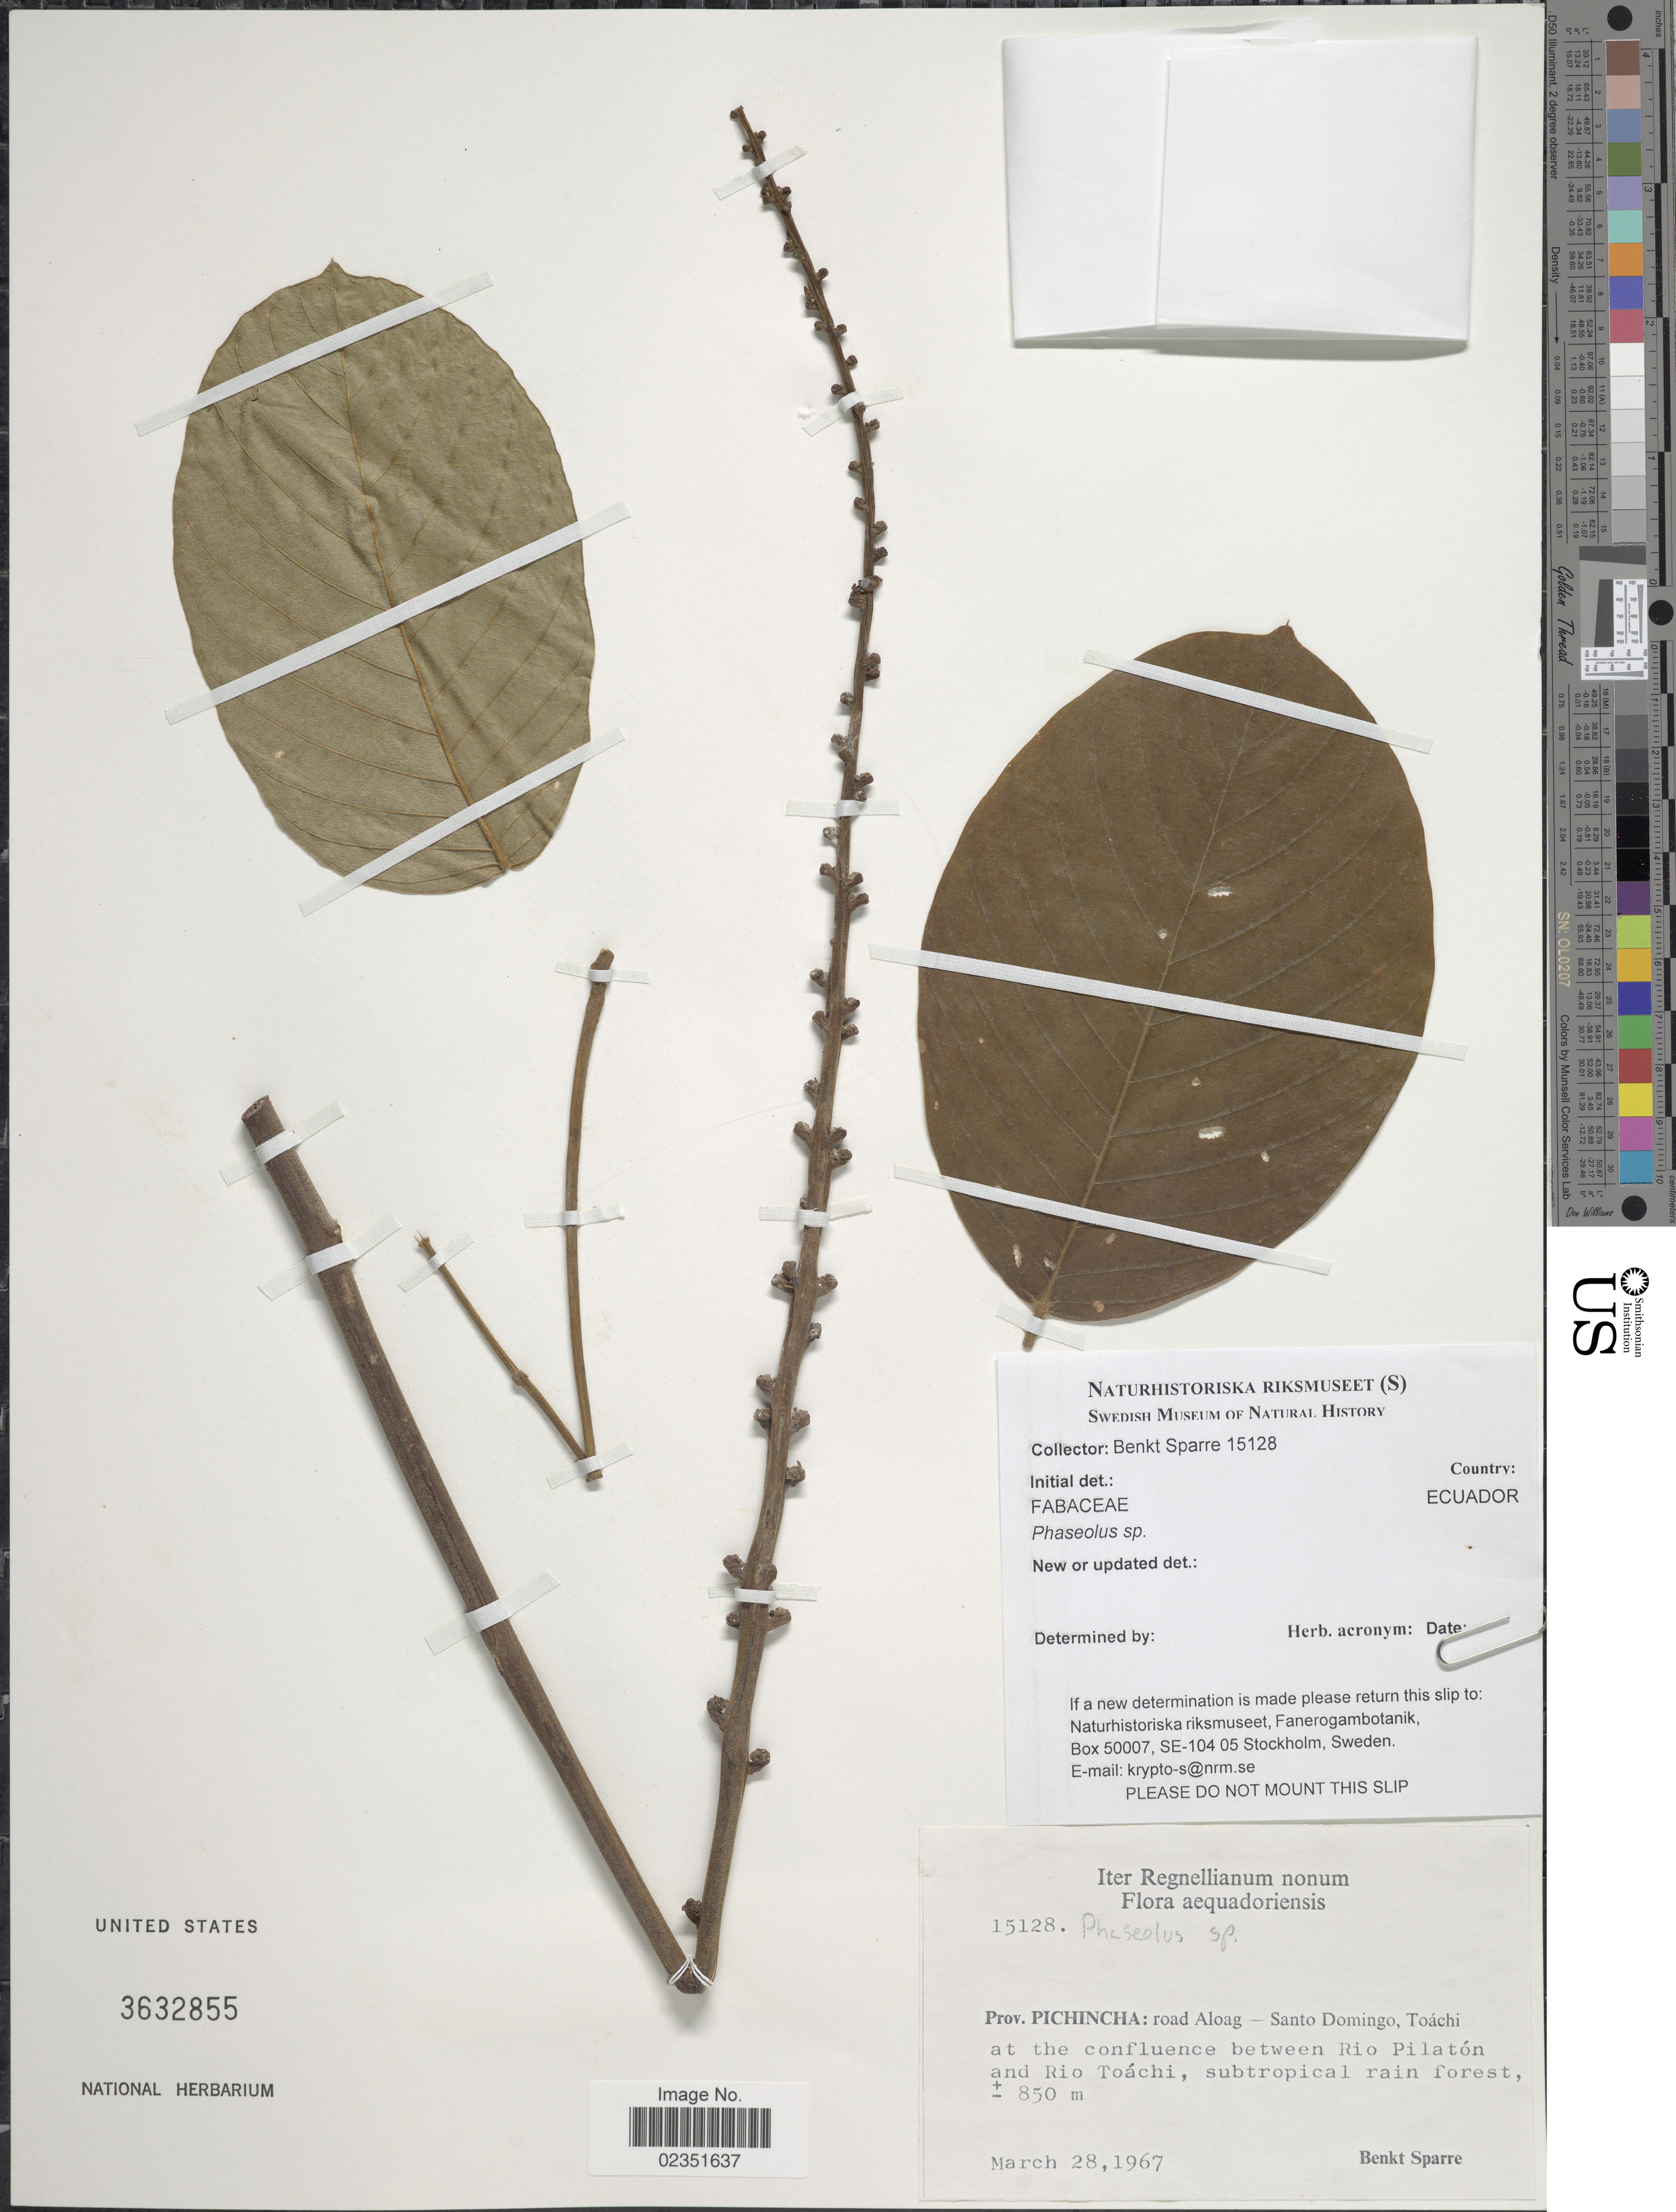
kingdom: Plantae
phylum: Tracheophyta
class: Magnoliopsida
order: Fabales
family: Fabaceae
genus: Phaseolus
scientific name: Phaseolus sp.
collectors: B. Sparre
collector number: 15128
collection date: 1967-03-28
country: Ecuador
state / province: Pichincha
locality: Road Aloag - Santo Domingo, Toachi, at the confluence between Rio Pilaton and Rio Toachi, subtropical rain forest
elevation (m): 850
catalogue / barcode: US 3632855